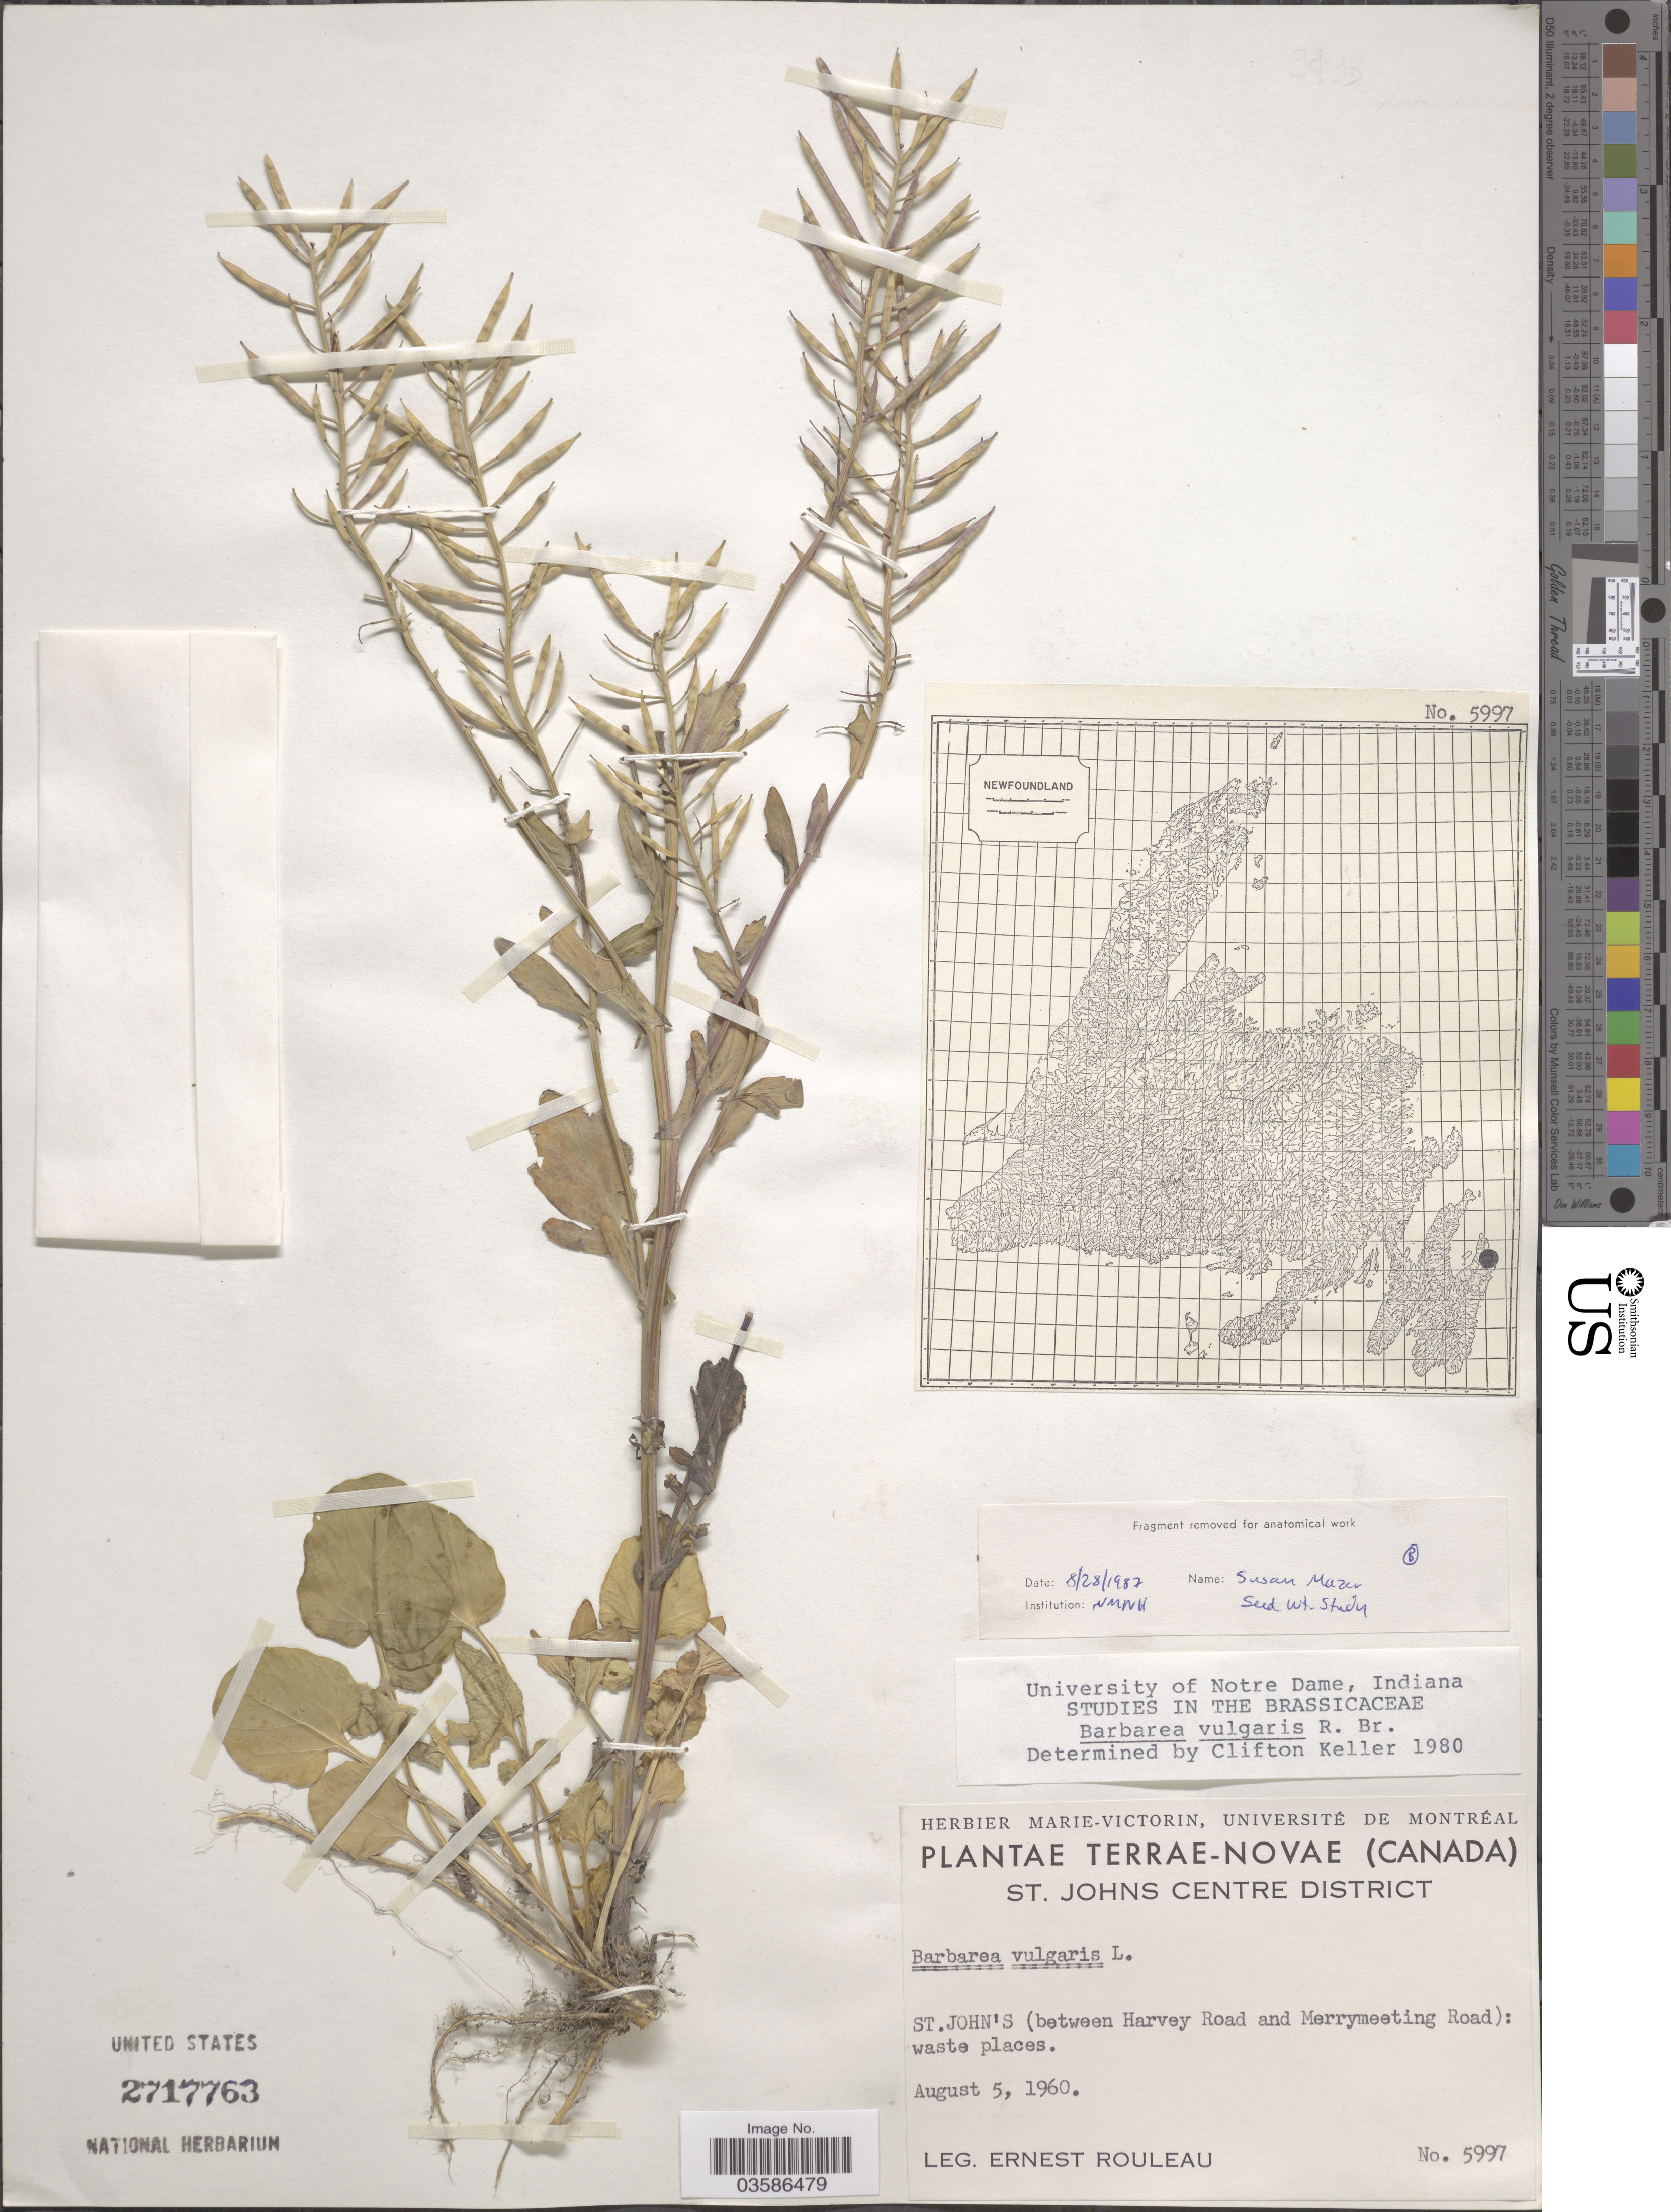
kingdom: Plantae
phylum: Tracheophyta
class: Magnoliopsida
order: Brassicales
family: Brassicaceae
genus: Barbarea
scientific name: Barbarea vulgaris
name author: W.T. Aiton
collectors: J. Rouleau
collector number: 5997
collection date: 1960-08-05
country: Canada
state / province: Newfoundland and Labrador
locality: Terrae-Novae. St. Johns Centre District. St. John's (between Harvey Road and Merrymeeting Road).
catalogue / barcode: US 2717763